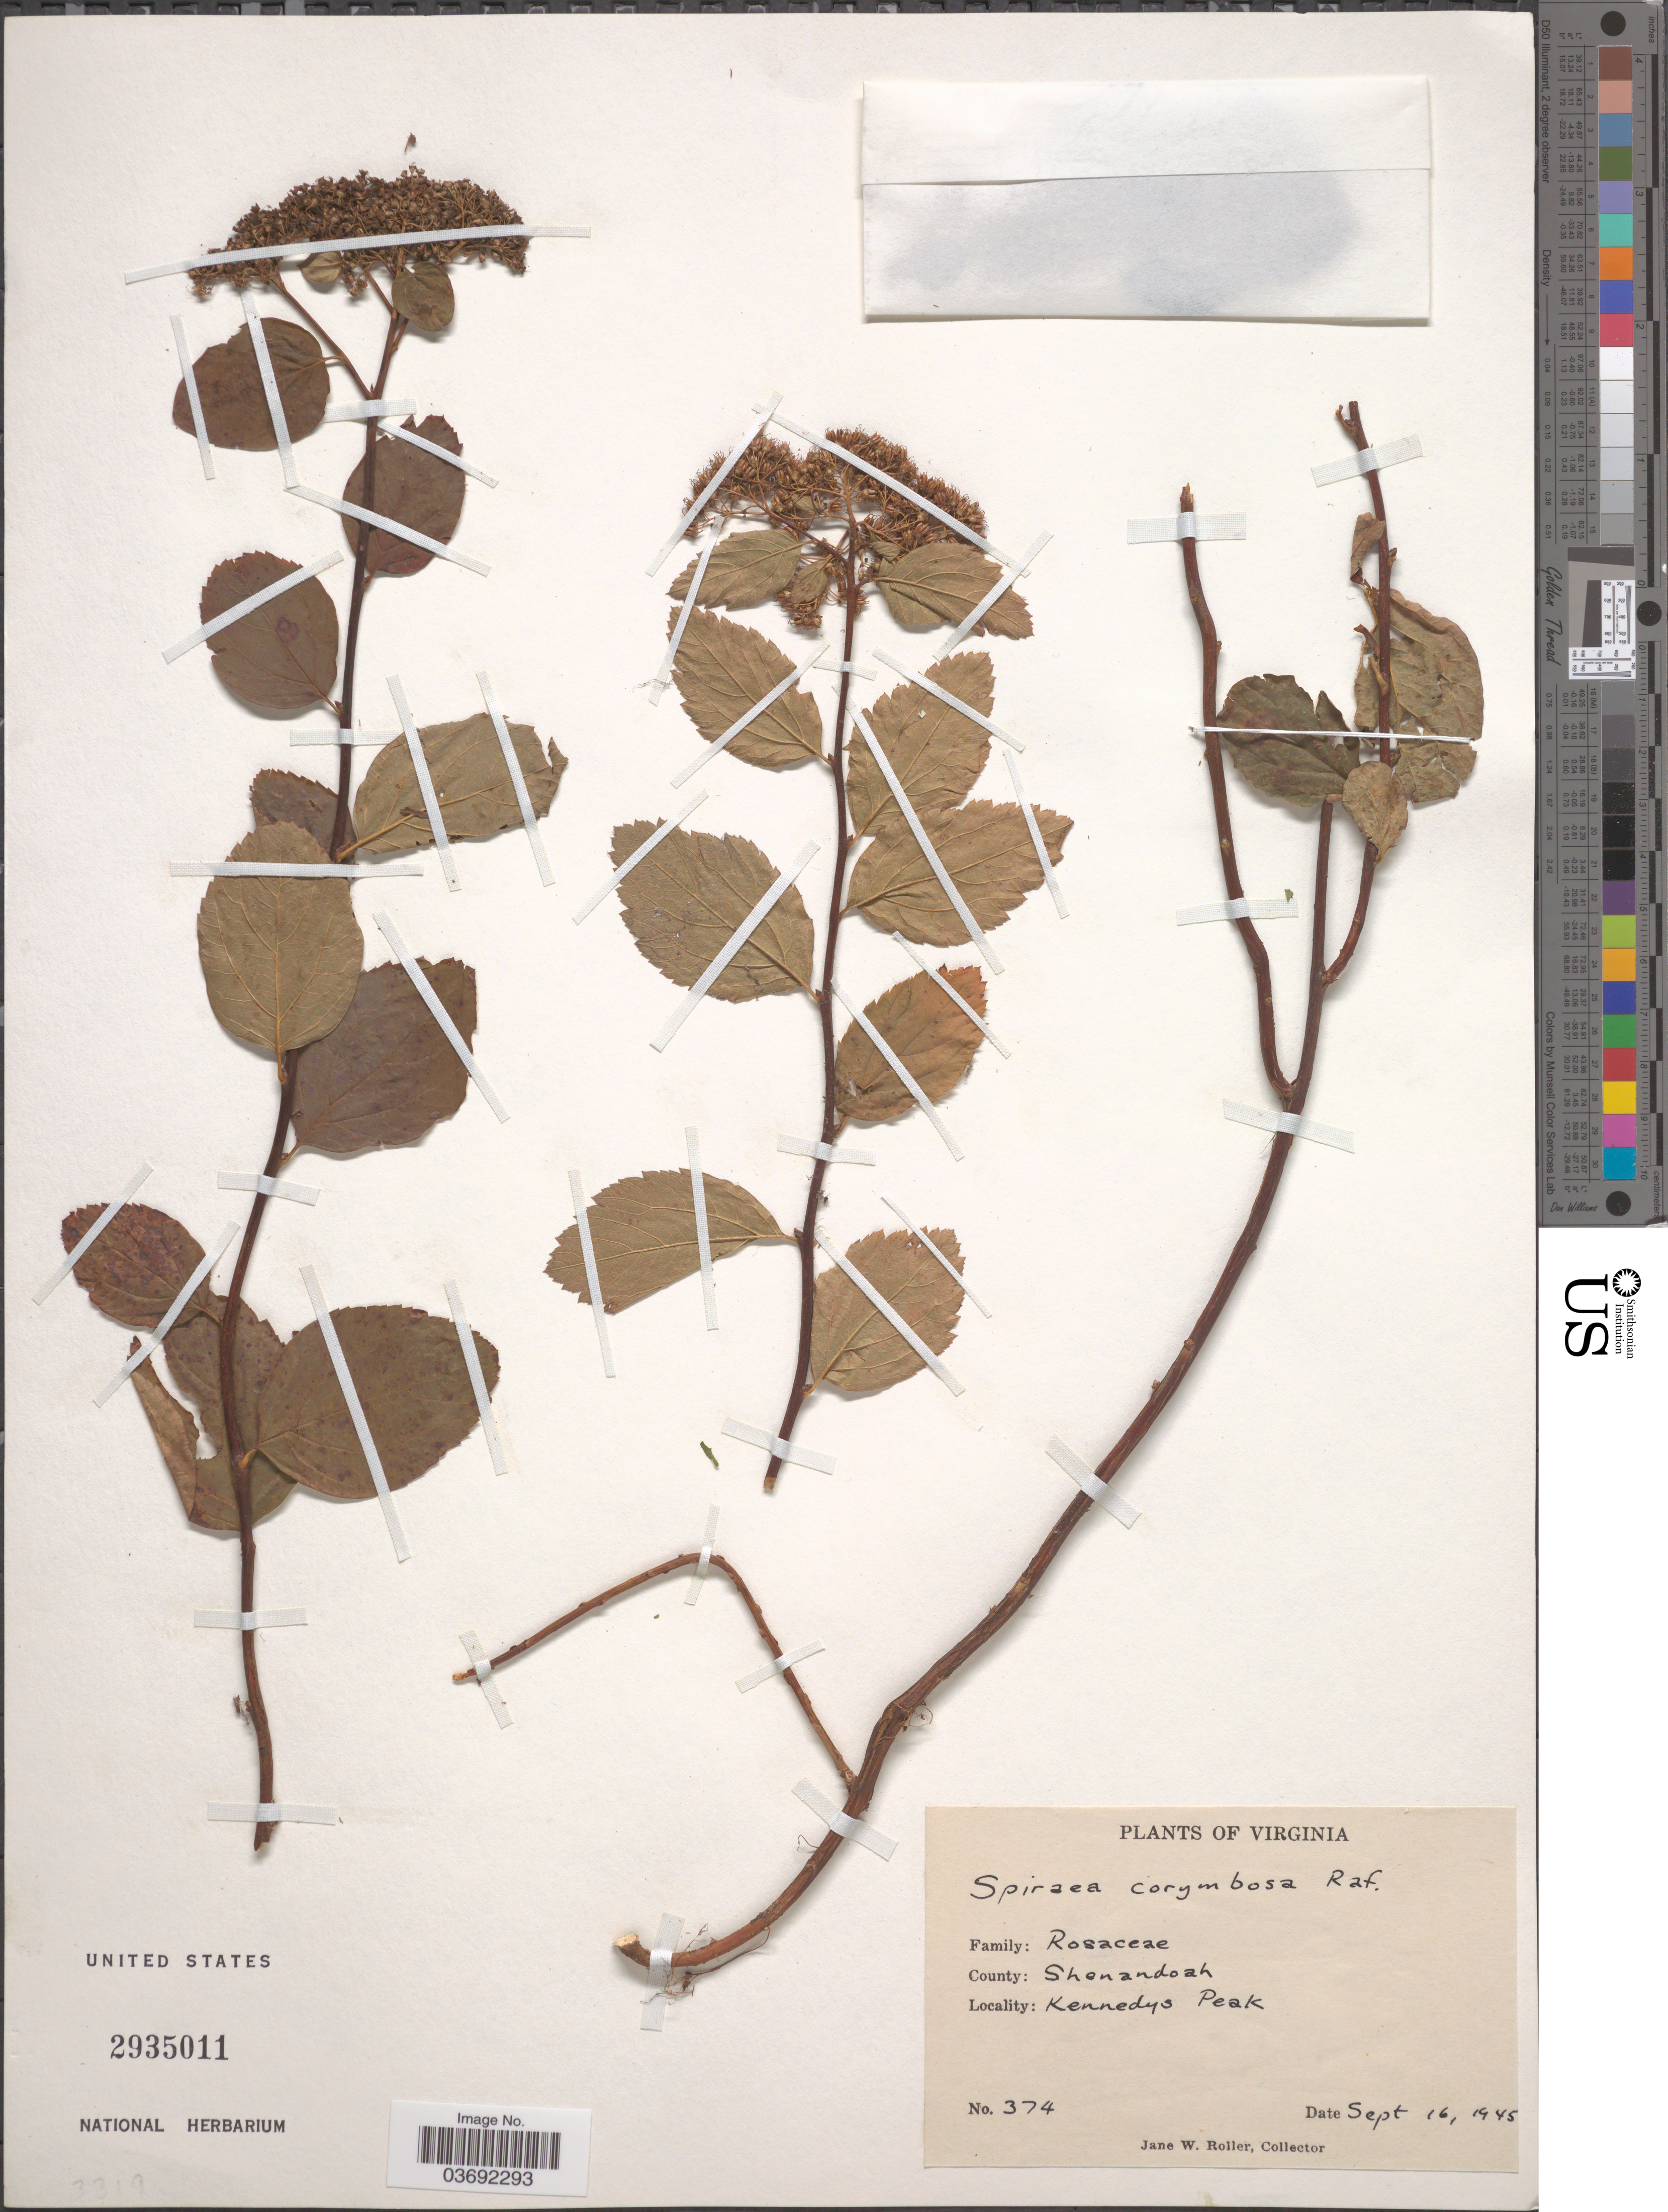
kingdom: Plantae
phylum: Tracheophyta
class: Magnoliopsida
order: Rosales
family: Rosaceae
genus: Spiraea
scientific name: Spiraea corymbosa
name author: Raf.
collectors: J. W. Roller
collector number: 374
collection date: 1945-09-16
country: United States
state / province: Virginia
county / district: Shenandoah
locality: County: Shenandoah. Kennedys Peak.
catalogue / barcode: US 2935011